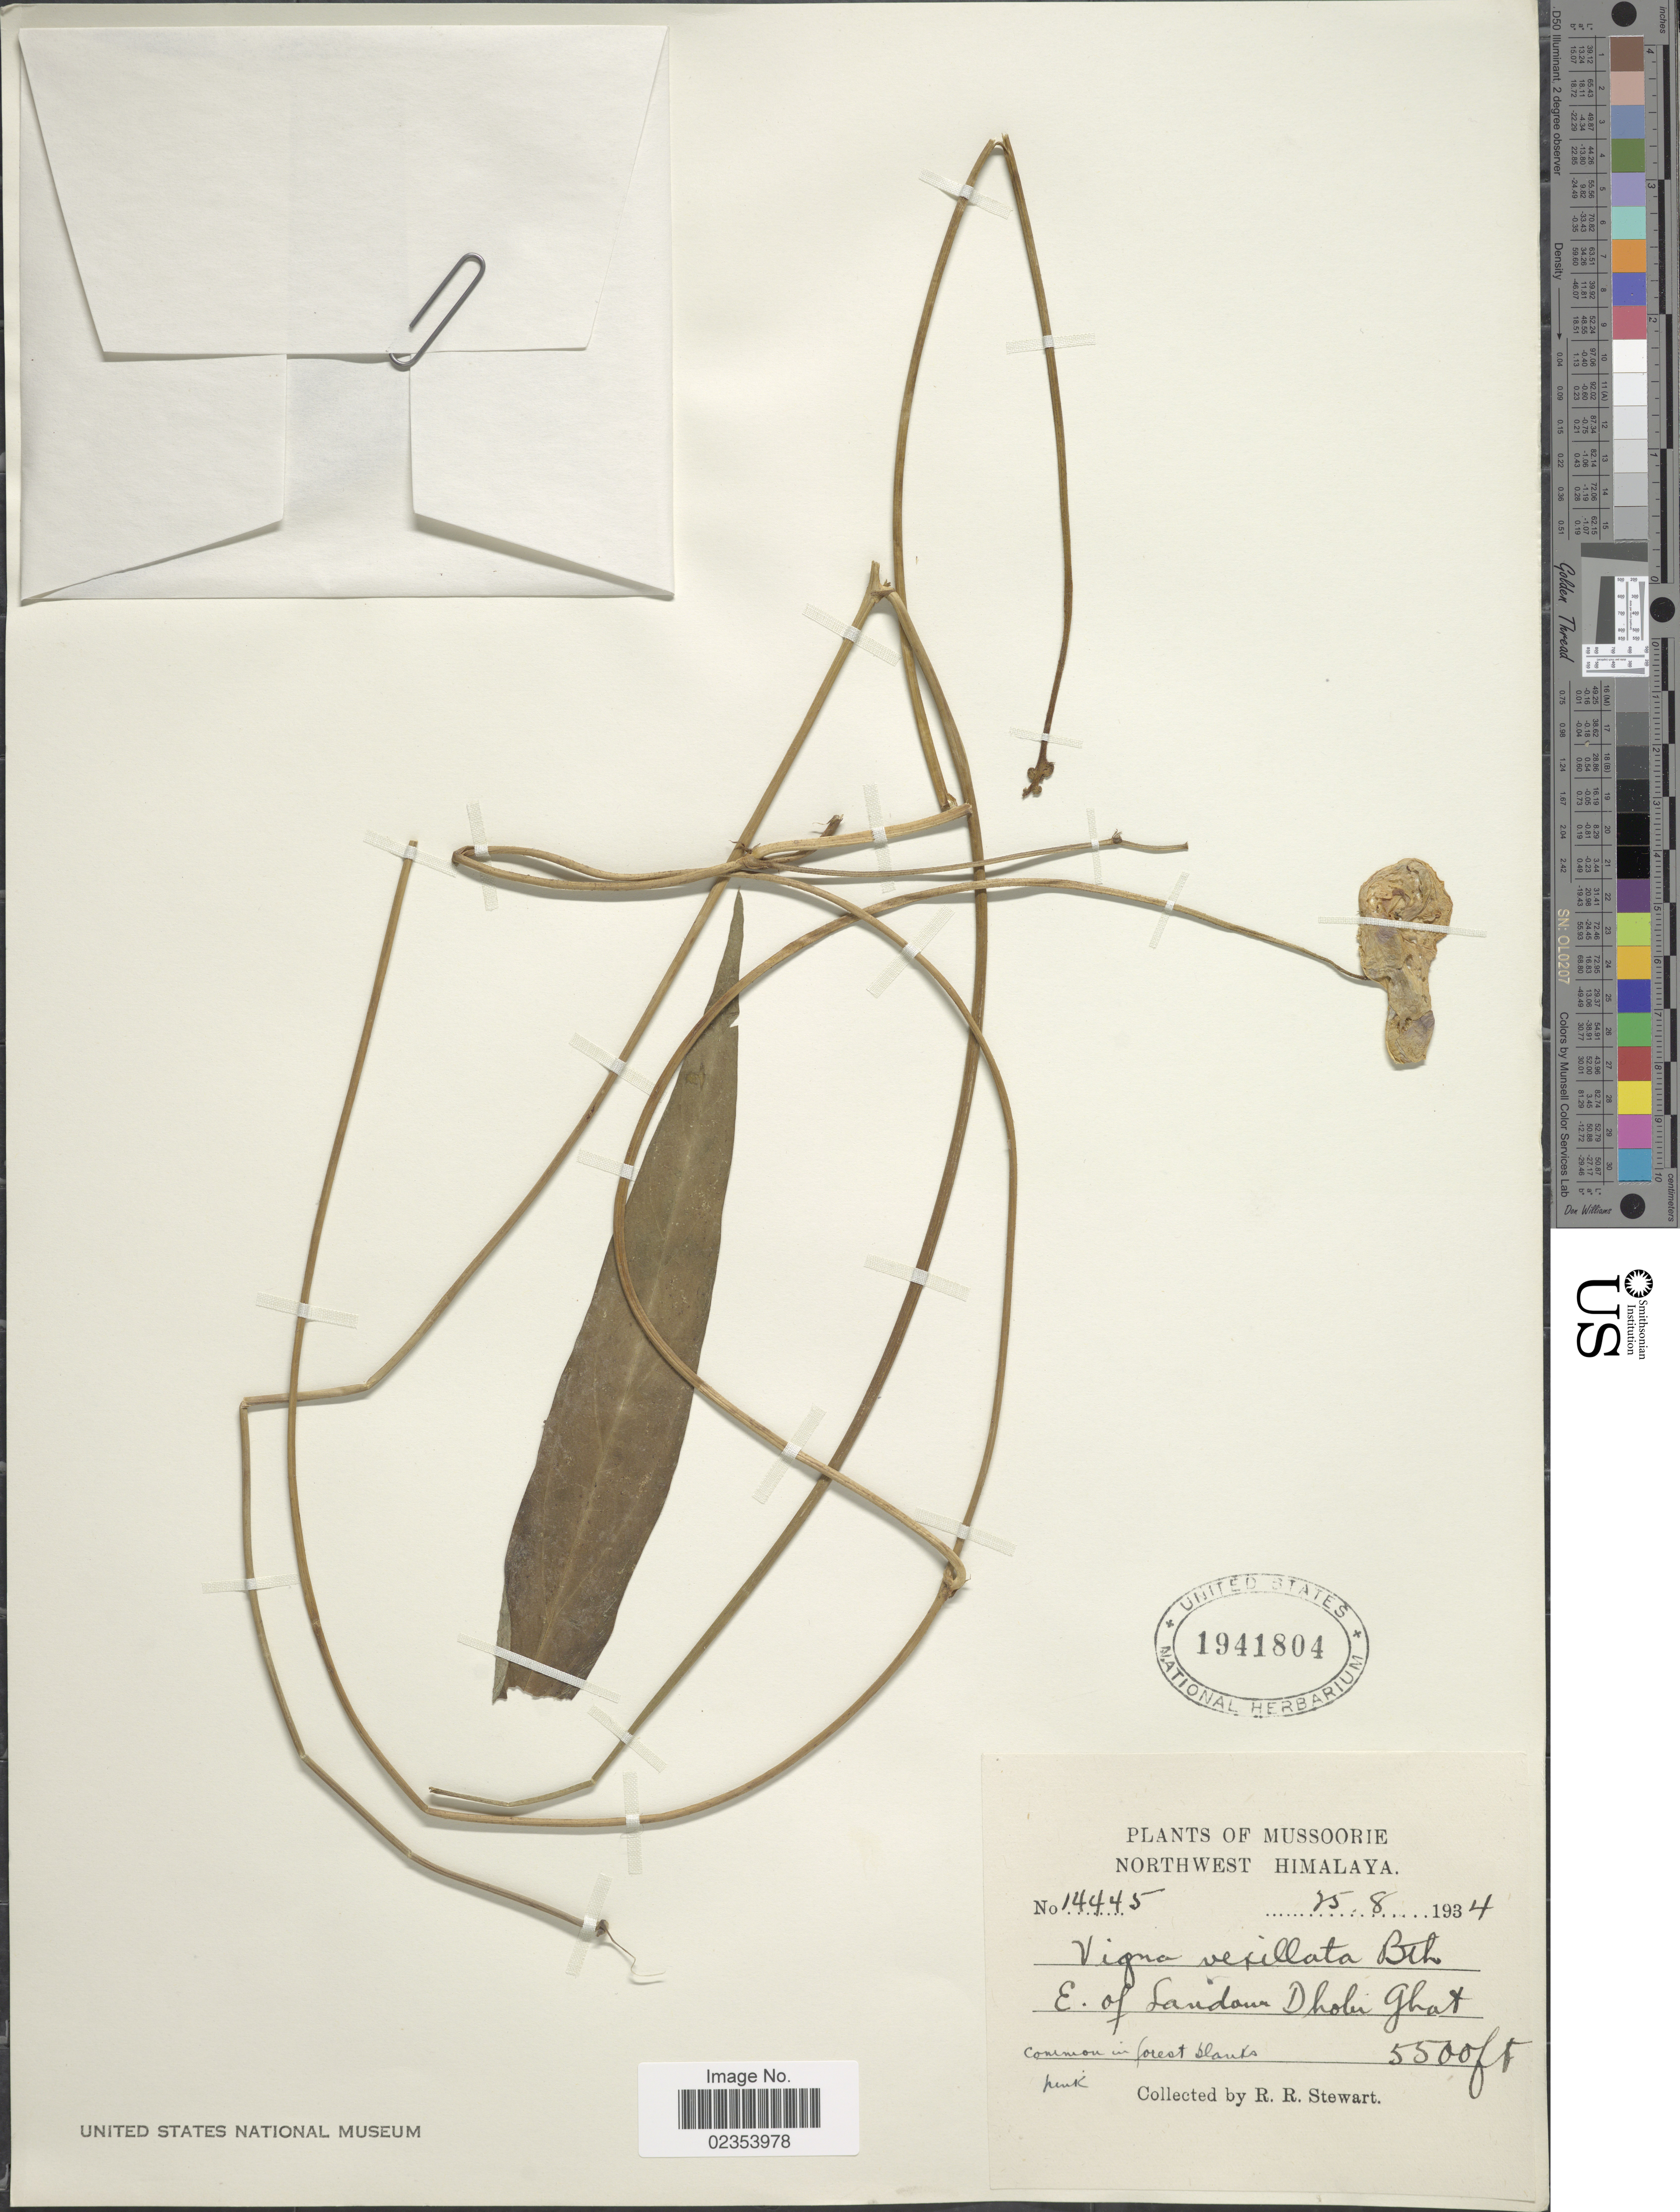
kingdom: Plantae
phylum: Tracheophyta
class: Magnoliopsida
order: Fabales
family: Fabaceae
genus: Vigna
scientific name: Vigna vexillata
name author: (L.) A. Rich.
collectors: R. R. Stewart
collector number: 14445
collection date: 1934-08-25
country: India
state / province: Uttarakhand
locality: Mussorie. Northwest Himalaya. E. of Landour Dhobi Ghat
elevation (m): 1676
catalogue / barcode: US 1941804